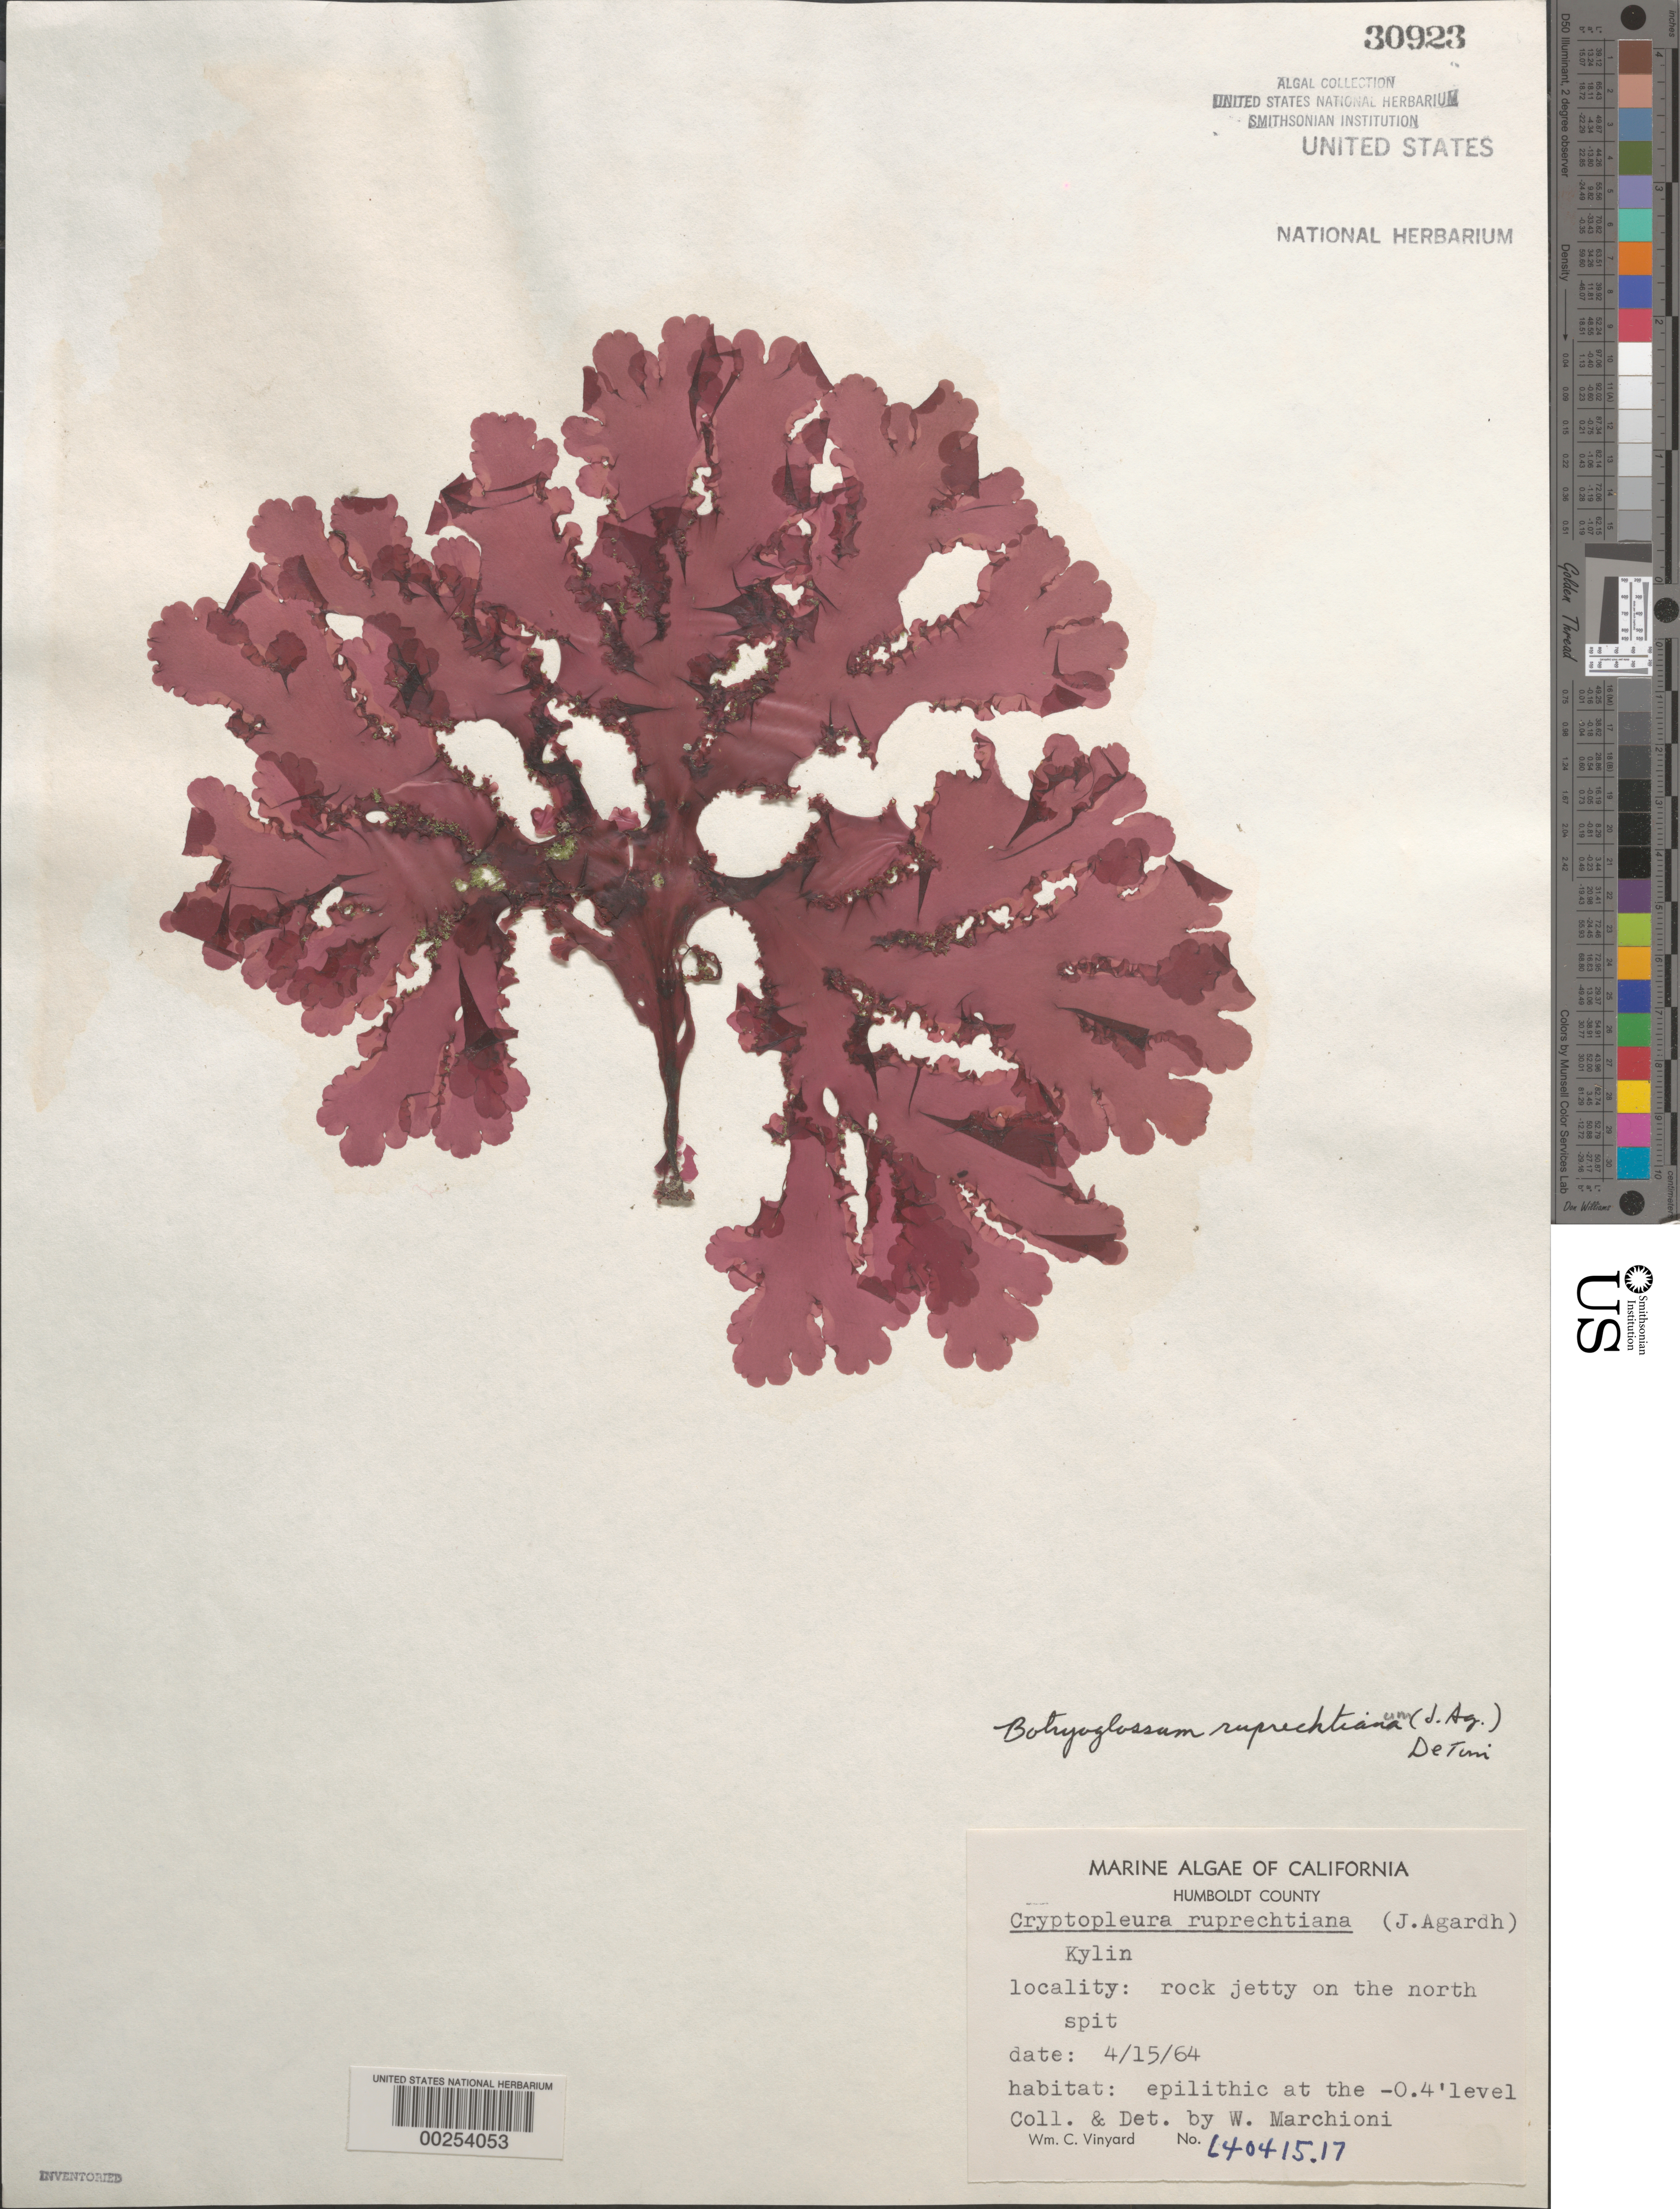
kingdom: Plantae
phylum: Rhodophyta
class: Florideophyceae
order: Ceramiales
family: Delesseriaceae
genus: Cryptopleura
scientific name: Cryptopleura ruprechtiana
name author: (J. Agardh) Kylin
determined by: Algae name updating Project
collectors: W. Marchioni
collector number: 640415.17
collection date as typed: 15 Apr 1964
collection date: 1964-04-15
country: United States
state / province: California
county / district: Humboldt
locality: North spit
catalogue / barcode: US 30923